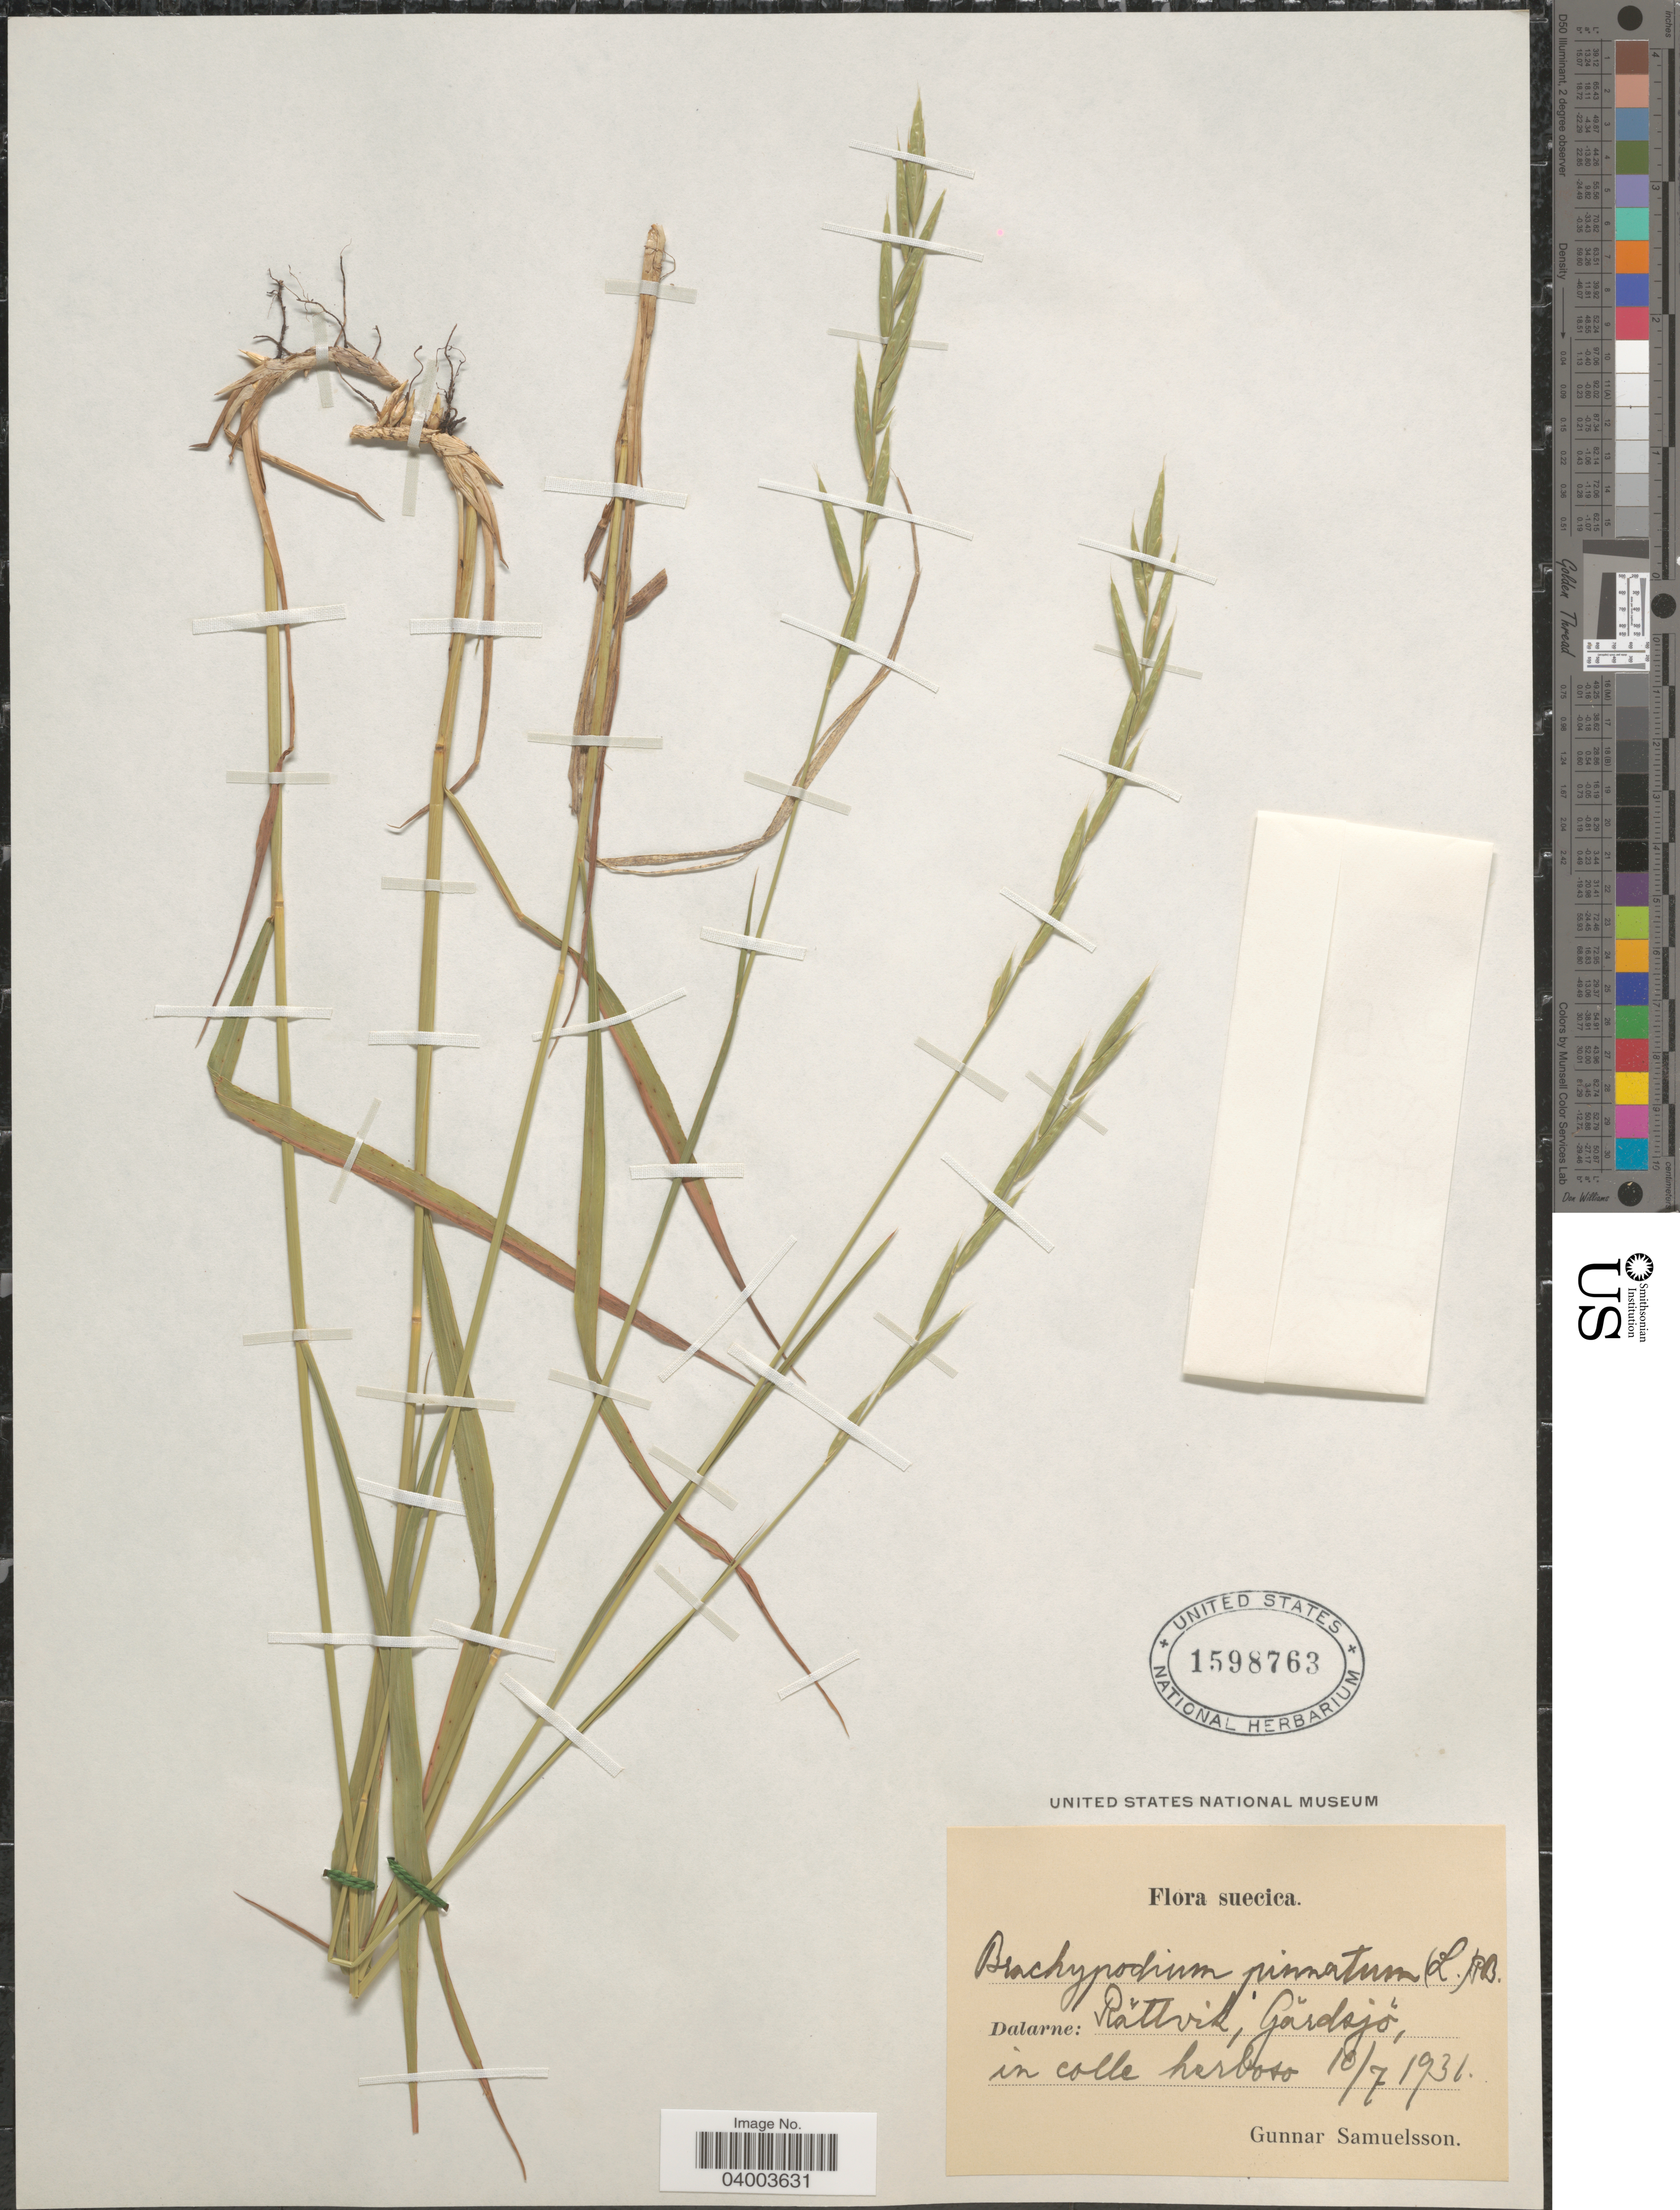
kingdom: Plantae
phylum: Tracheophyta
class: Liliopsida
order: Poales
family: Poaceae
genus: Brachypodium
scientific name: Brachypodium pinnatum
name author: (L.) P. Beauv.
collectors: G. Samuelsson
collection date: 1931-07-10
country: Sweden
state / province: Dalarna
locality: Dalarne: Rattvih, Gardsjo, in colle herboso.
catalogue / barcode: US 1598763